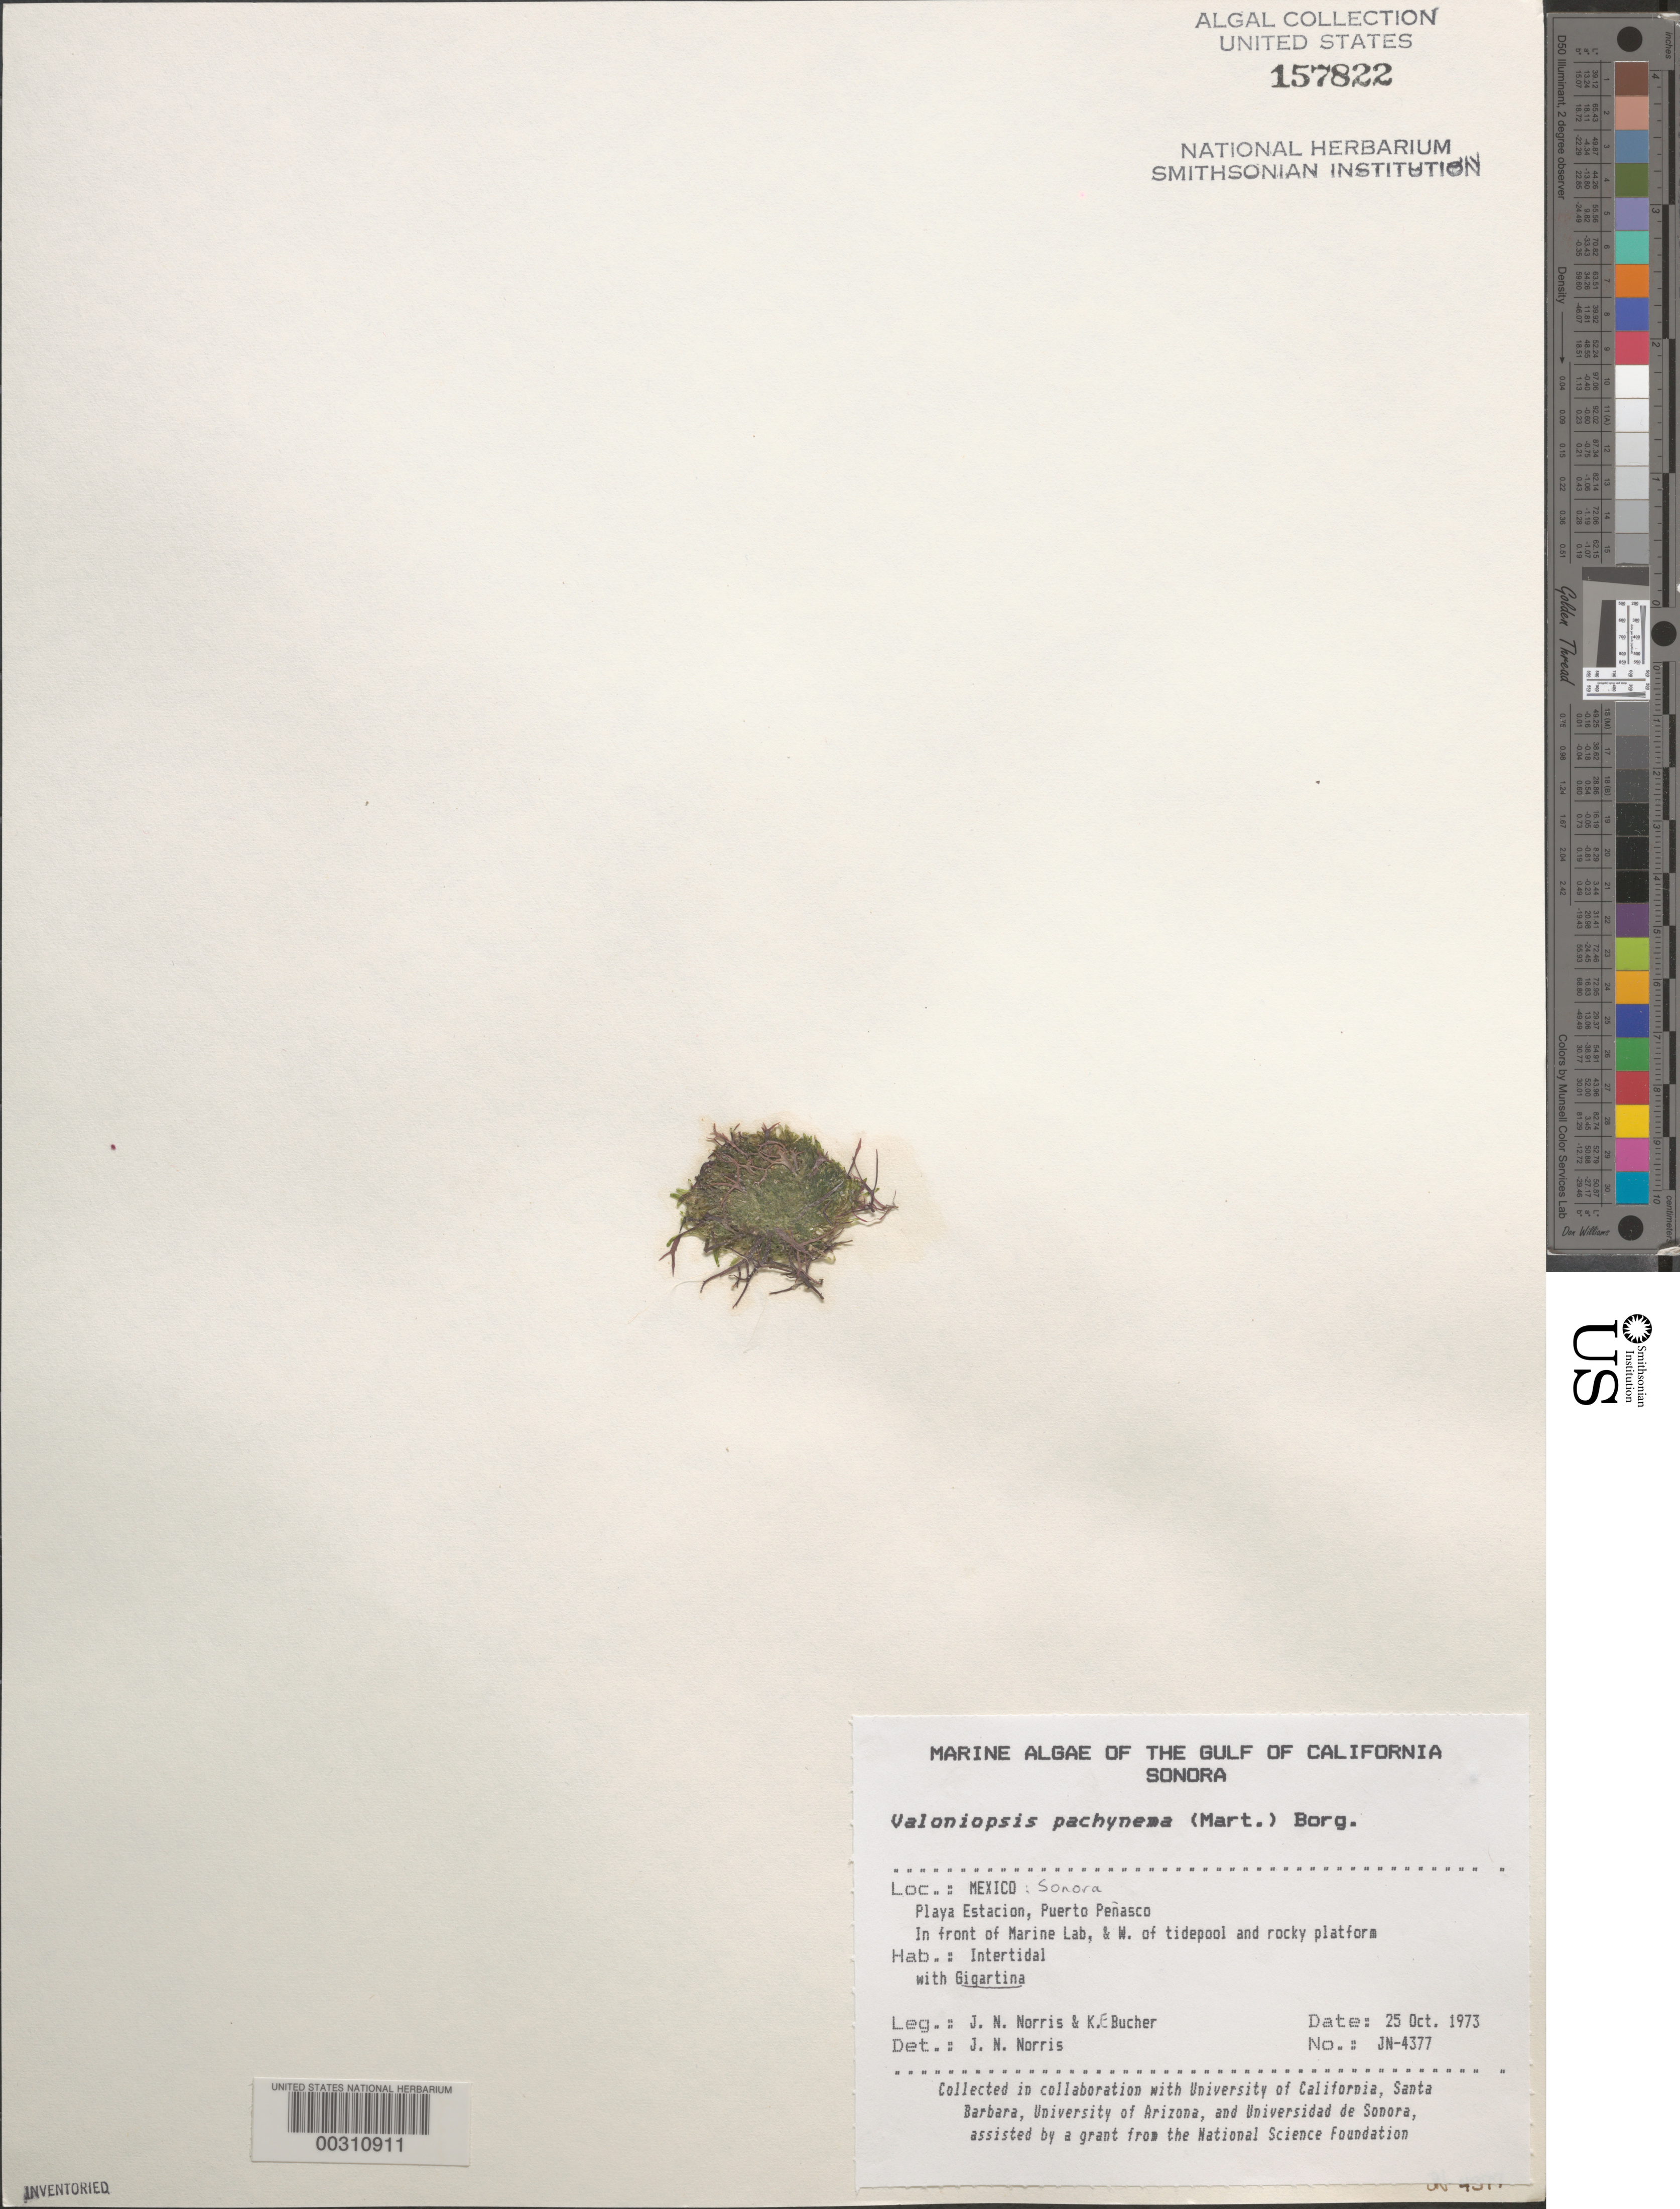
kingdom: Plantae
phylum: Chlorophyta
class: Ulvophyceae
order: Siphonocladales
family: Valoniaceae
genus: Valoniopsis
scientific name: Valoniopsis pachynema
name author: (G. Martens) Børgesen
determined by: Norris, James N.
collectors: J. N. Norris & K. E. Bucher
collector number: JN-4377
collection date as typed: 25 Oct 1973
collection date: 1973-10-25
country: Mexico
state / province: Sonora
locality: Playa Estacion, Puerto Penasco, marine laboratory shore area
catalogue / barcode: US 157822